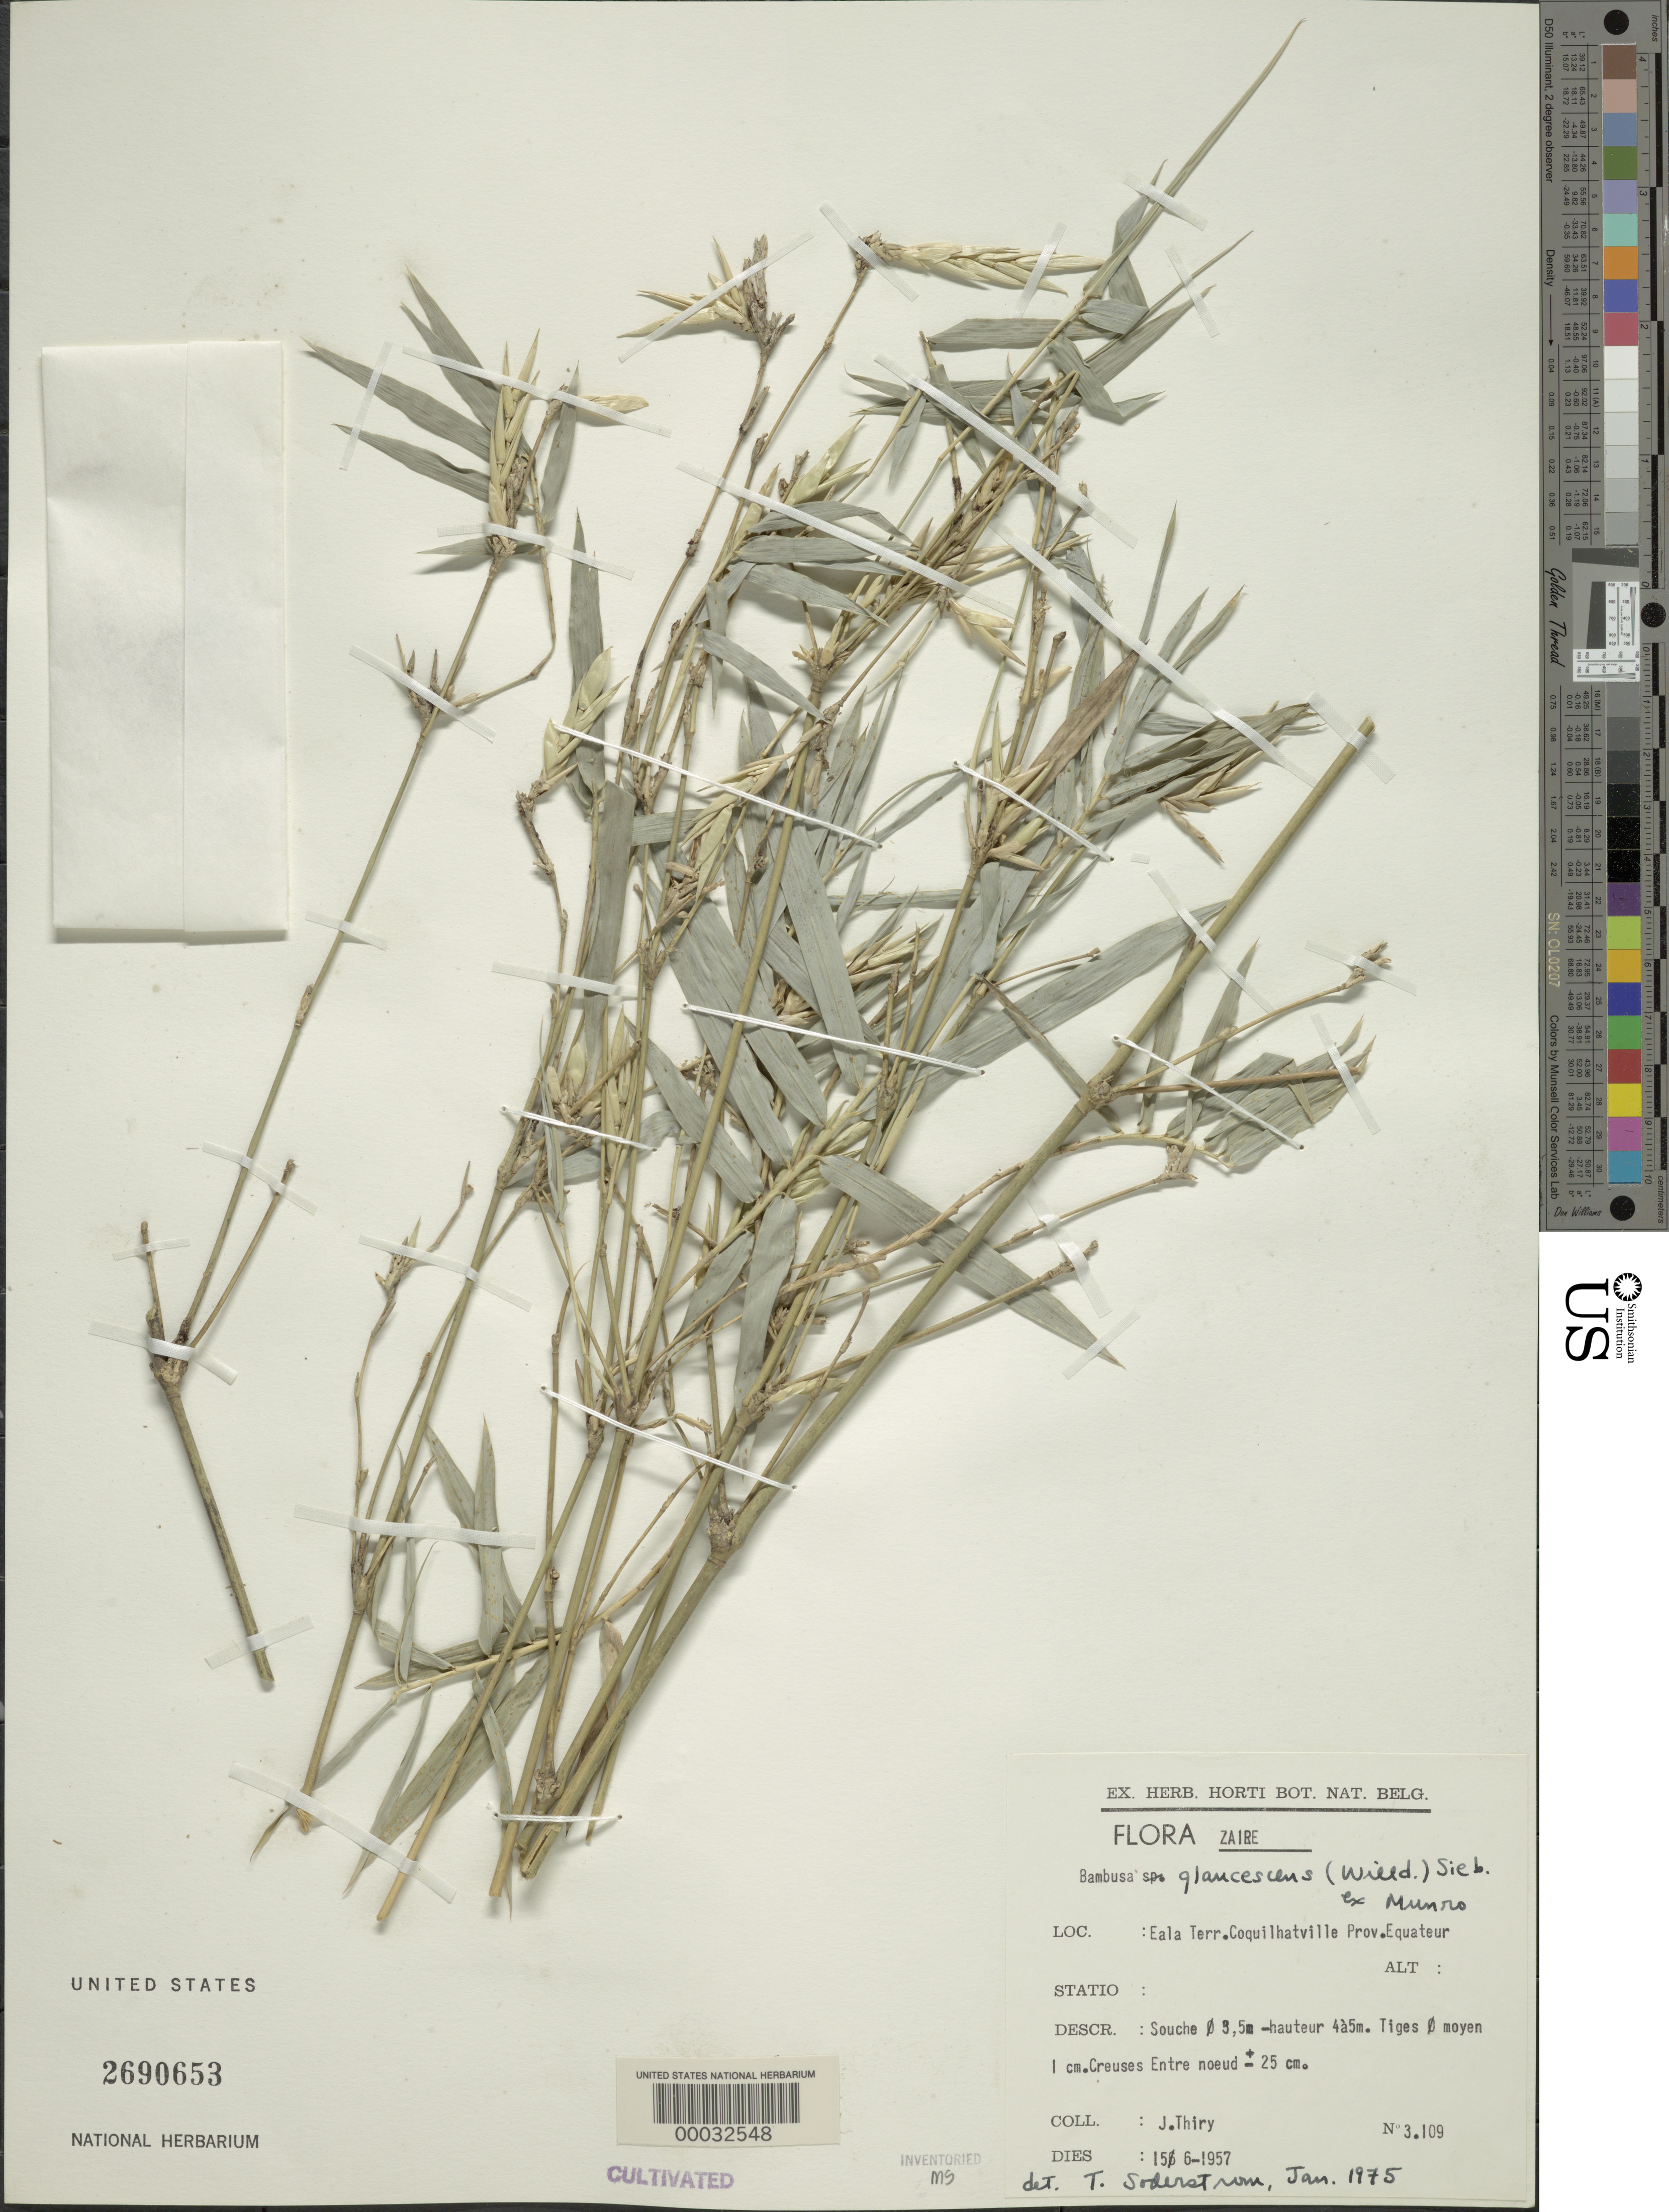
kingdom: Plantae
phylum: Tracheophyta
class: Liliopsida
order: Poales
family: Poaceae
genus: Bambusa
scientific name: Bambusa multiplex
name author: (Lour.) Raeusch. ex Schult. & Schult. f.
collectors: J. Thiry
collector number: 3109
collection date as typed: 15 Jun 1957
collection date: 1957-06-15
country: Congo, Democratic Republic of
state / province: Équateur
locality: Coquilnatville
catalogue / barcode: US 2690653